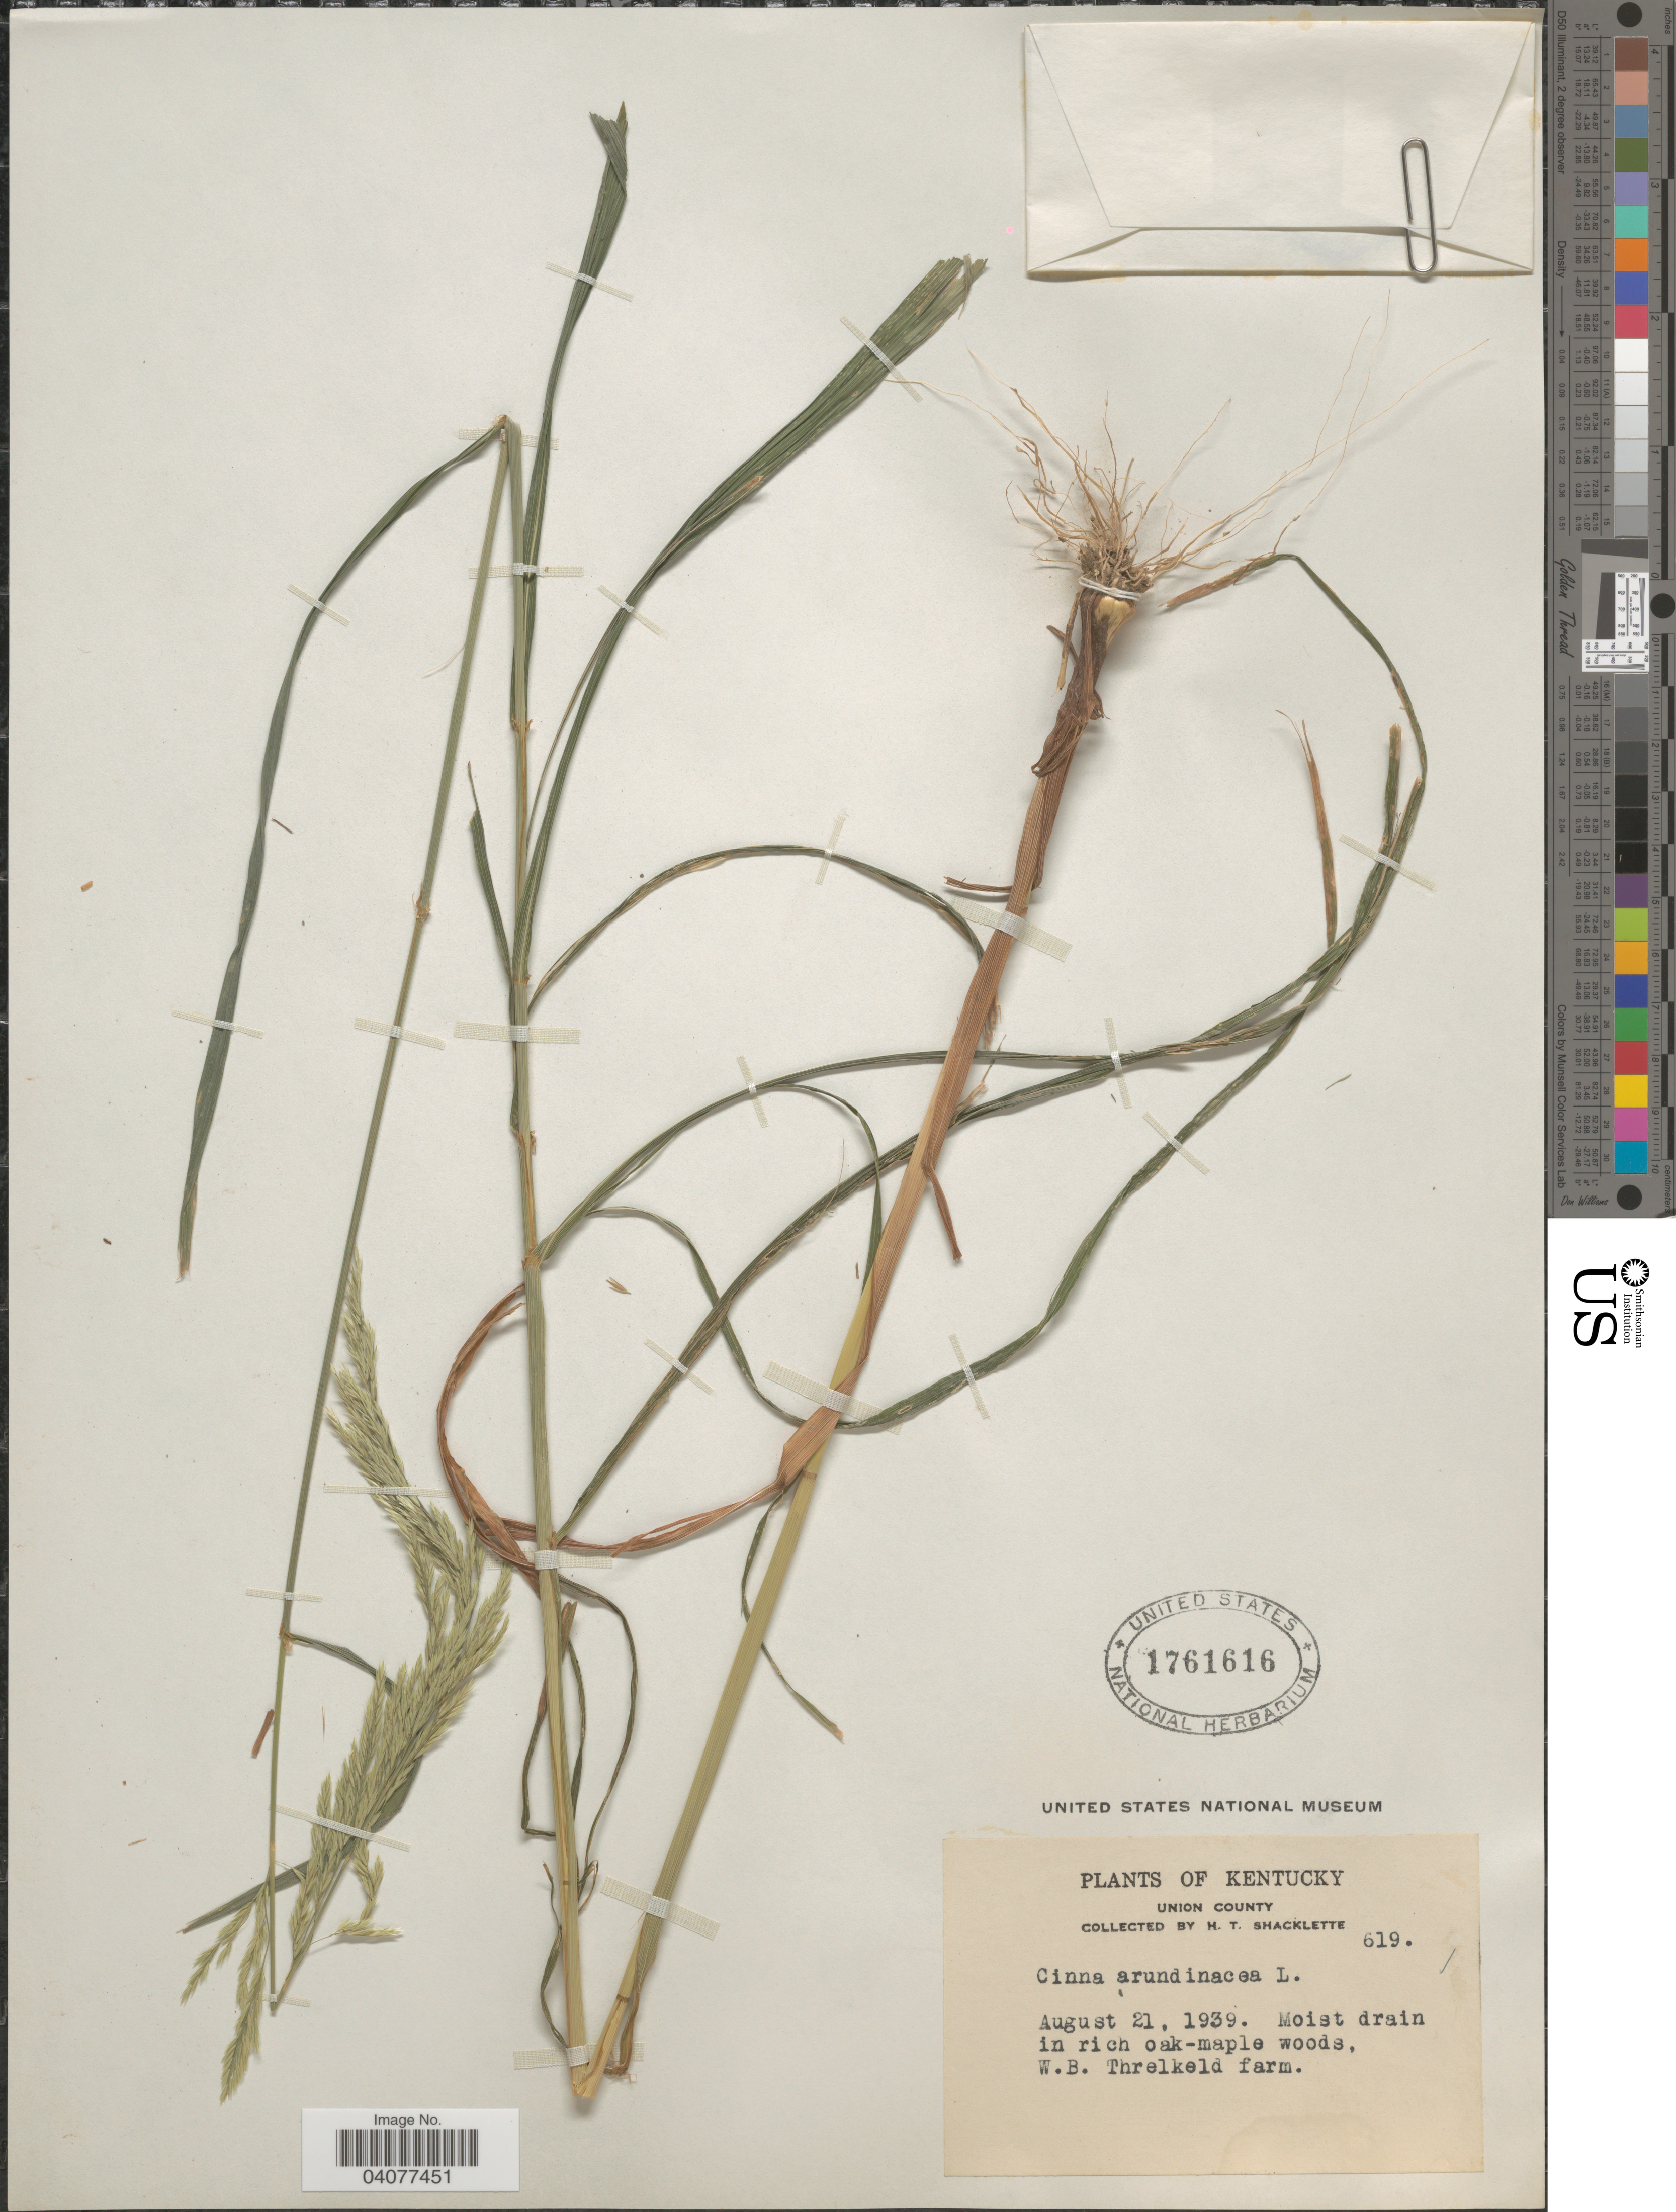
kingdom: Plantae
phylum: Tracheophyta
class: Liliopsida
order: Poales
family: Poaceae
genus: Cinna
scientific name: Cinna arundinacea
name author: L.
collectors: H. Shacklette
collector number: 619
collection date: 1939-08-21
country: United States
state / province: Kentucky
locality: Union County. Moist drain in rich oak-maple woods, W. B. Threlkeld farm.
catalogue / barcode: US 1761616